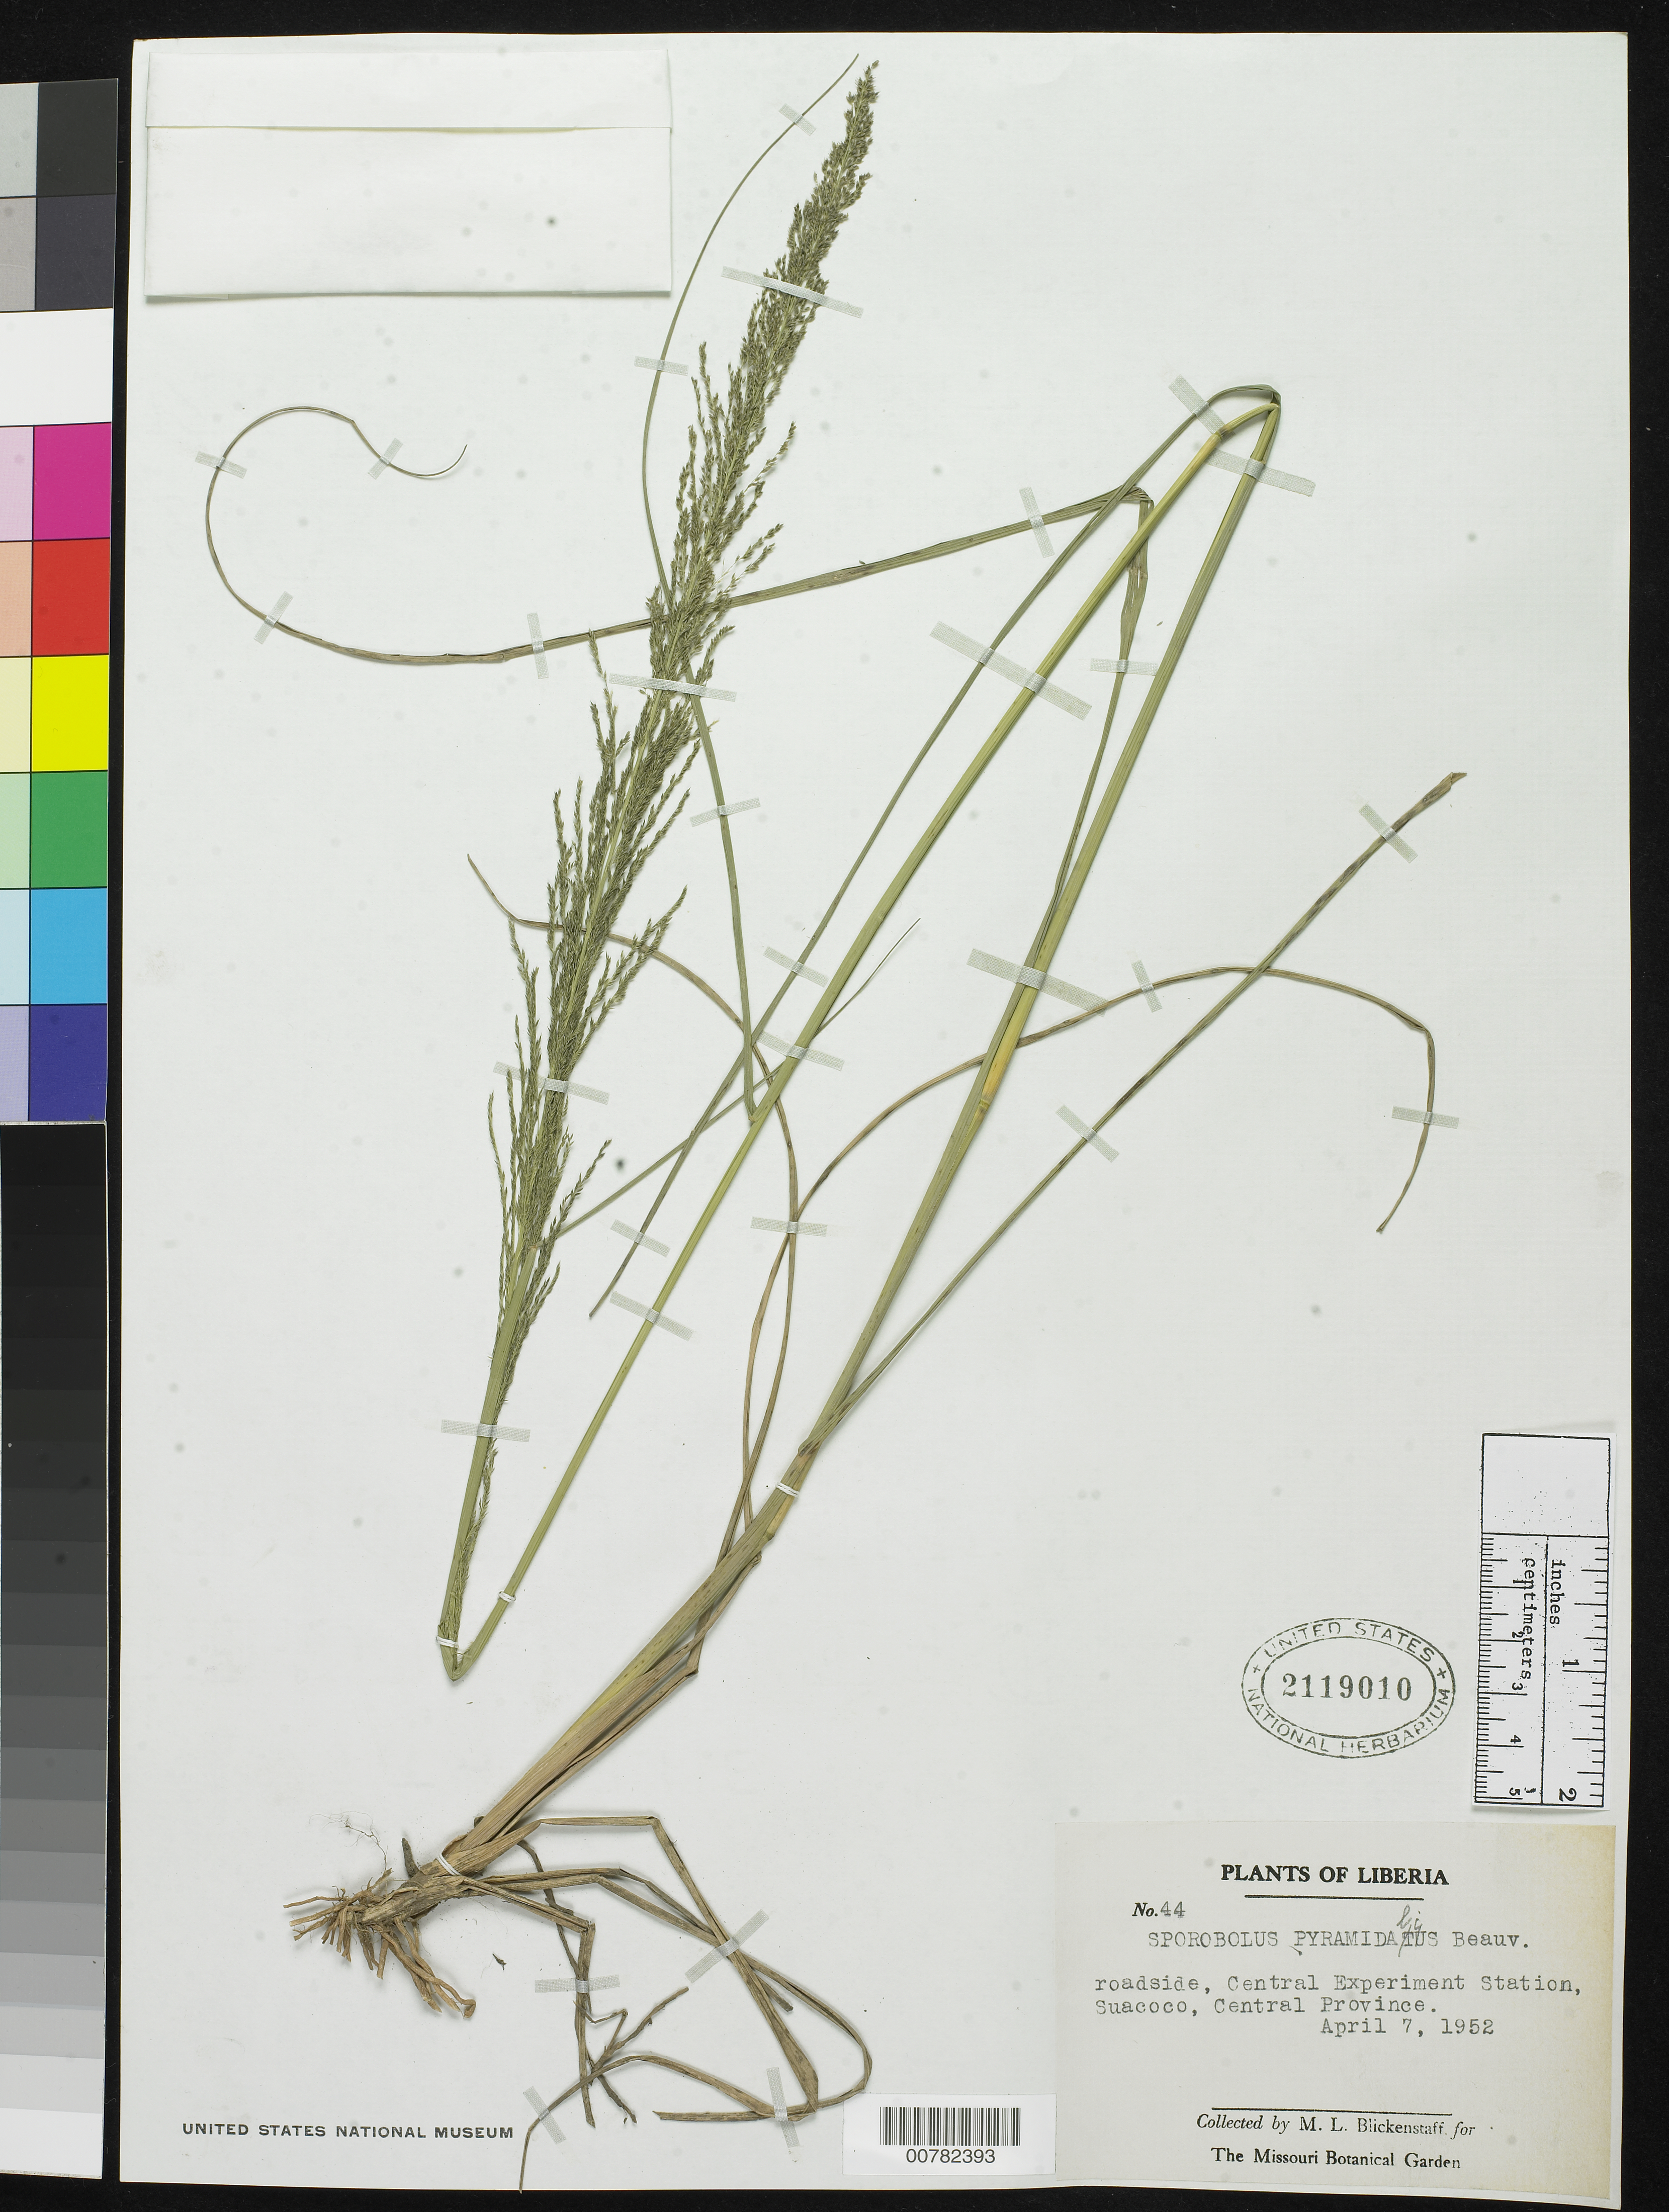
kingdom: Plantae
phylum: Tracheophyta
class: Liliopsida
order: Poales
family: Poaceae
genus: Sporobolus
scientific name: Sporobolus pyramidalis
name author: P. Beauv.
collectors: M. Biickenstaff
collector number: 44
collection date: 1952-04-07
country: Liberia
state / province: Bong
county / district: Suakoko [Suacoco]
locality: roadside, Central Experiment Station, Suacoco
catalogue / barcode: US 2119010